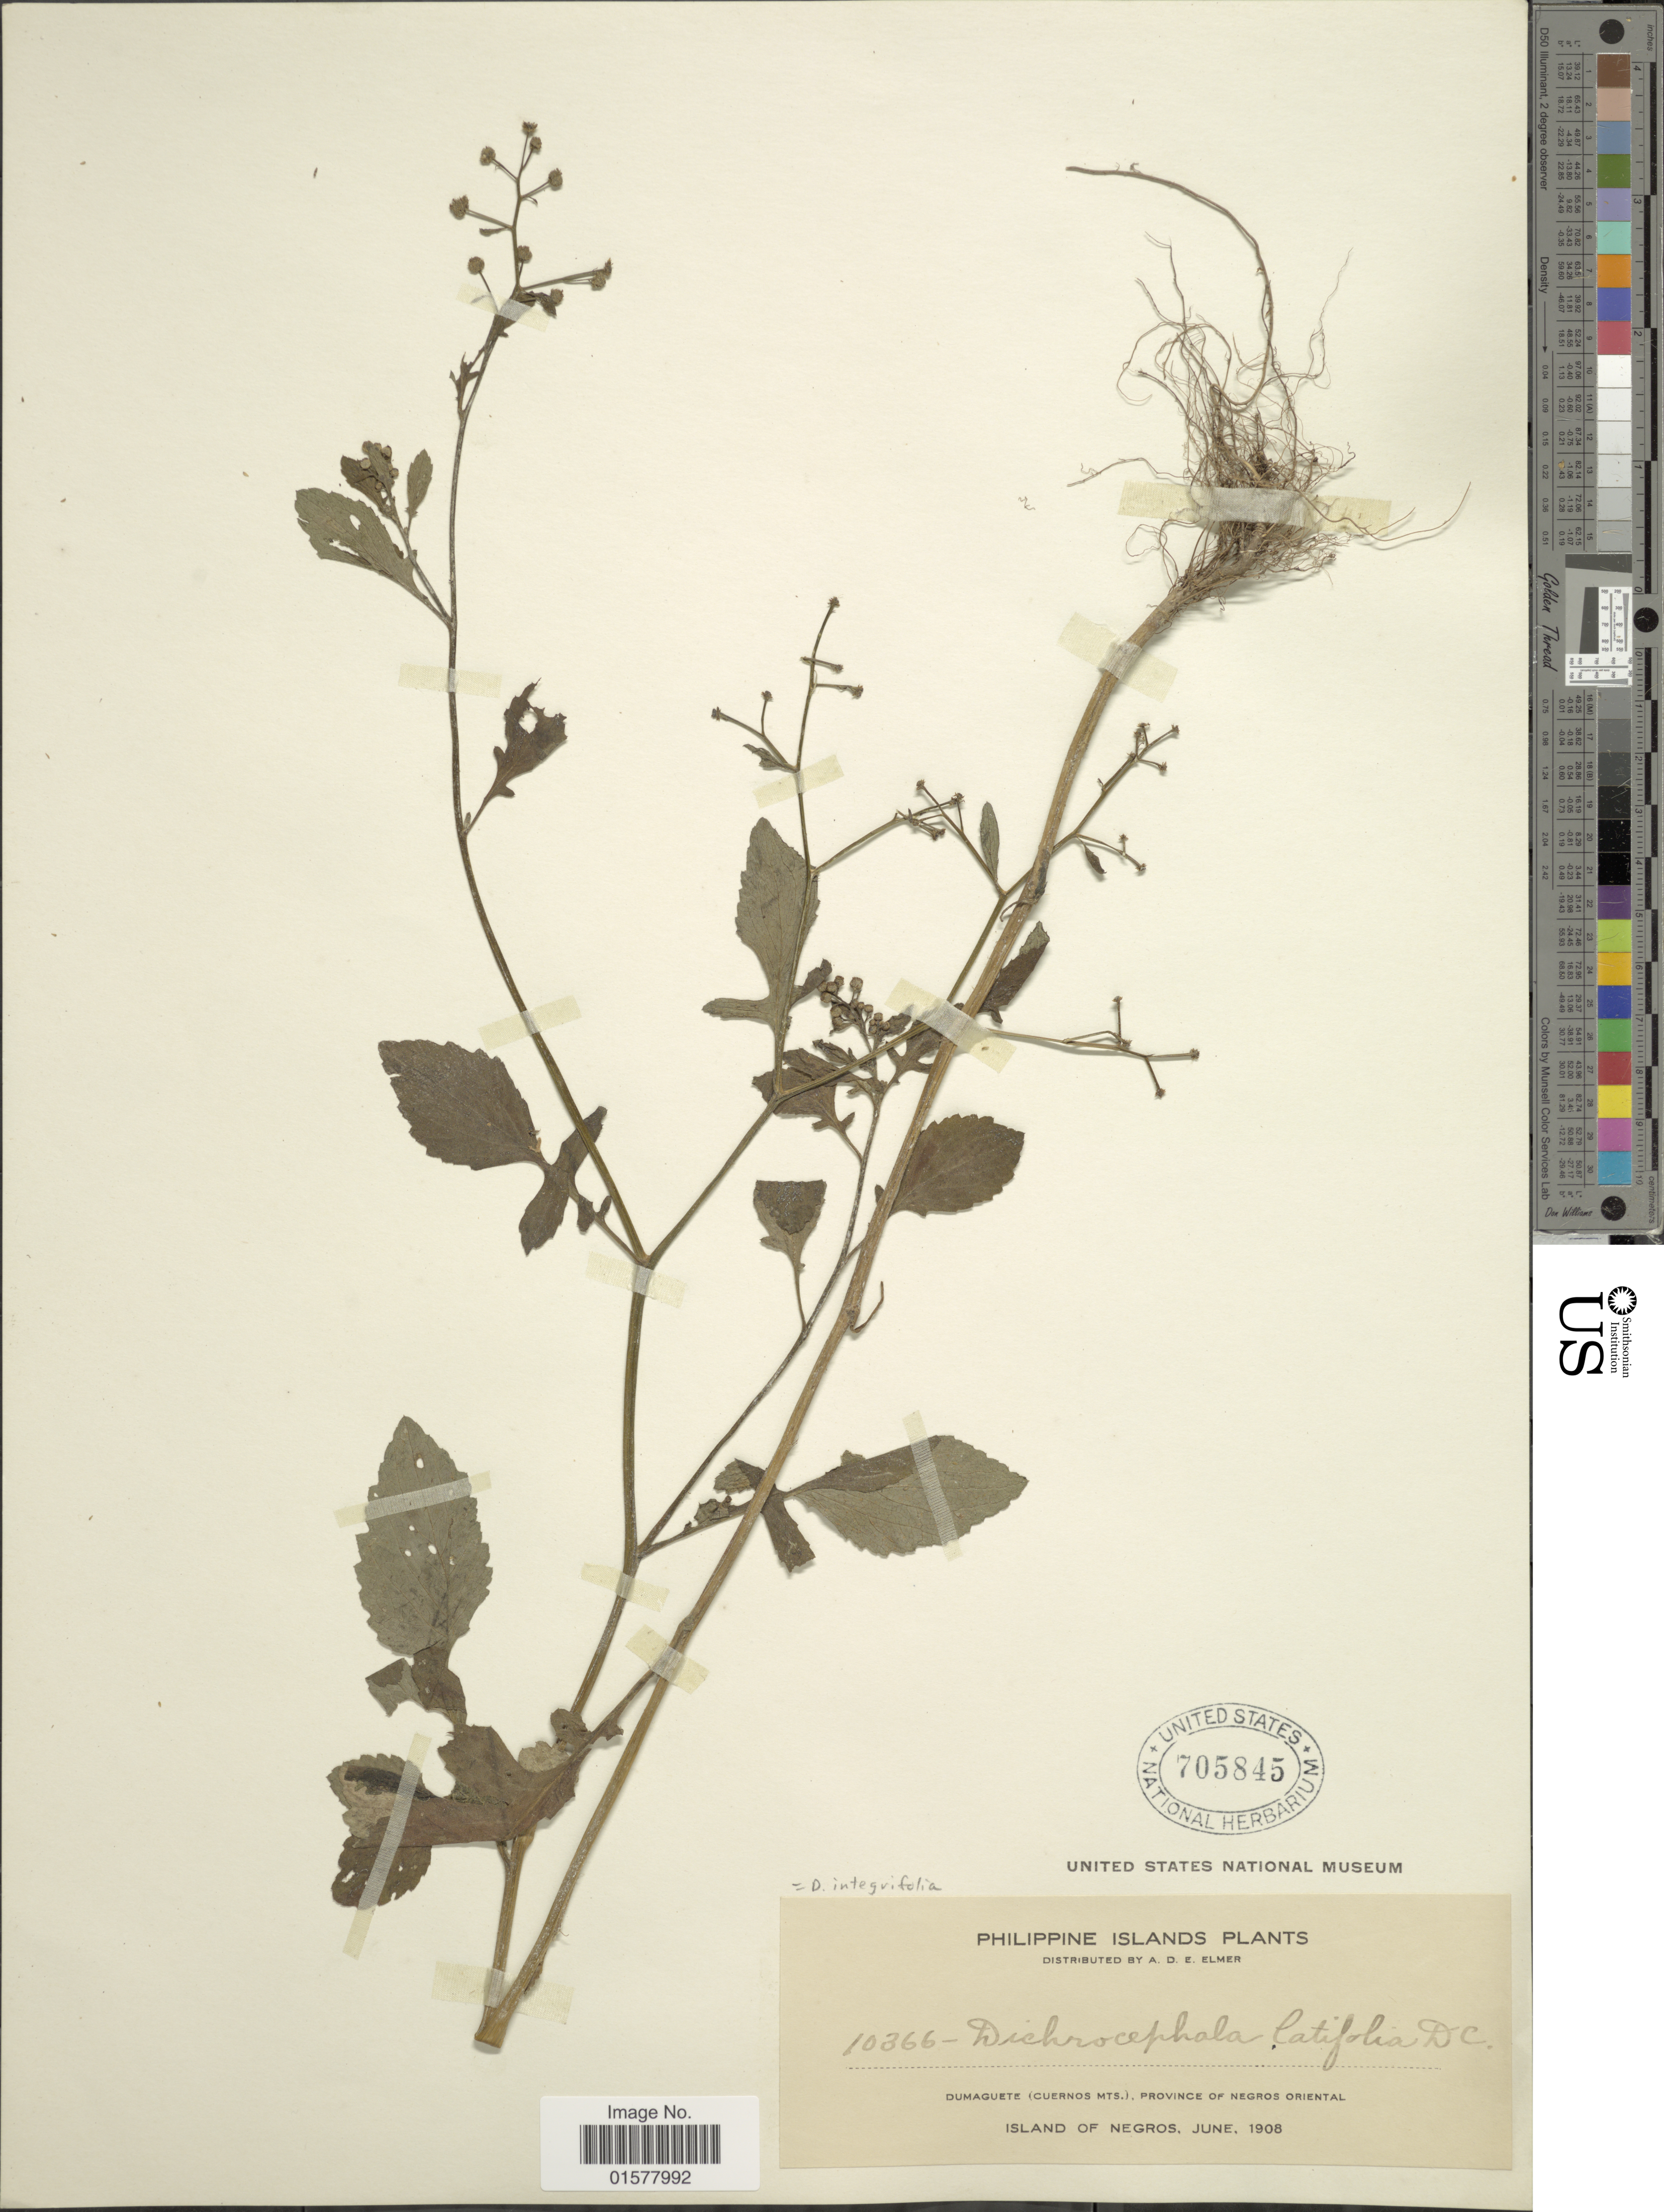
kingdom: Plantae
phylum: Tracheophyta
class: Magnoliopsida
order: Asterales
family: Asteraceae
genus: Dichrocephala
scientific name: Dichrocephala integrifolia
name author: (L. f.) Kuntze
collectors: A. D. E. Elmer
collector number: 10366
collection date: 1908-06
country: Philippines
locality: Dumaguete (Cuernos Mts.) Province of Negros Oriental, Island of Negros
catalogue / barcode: US 705845